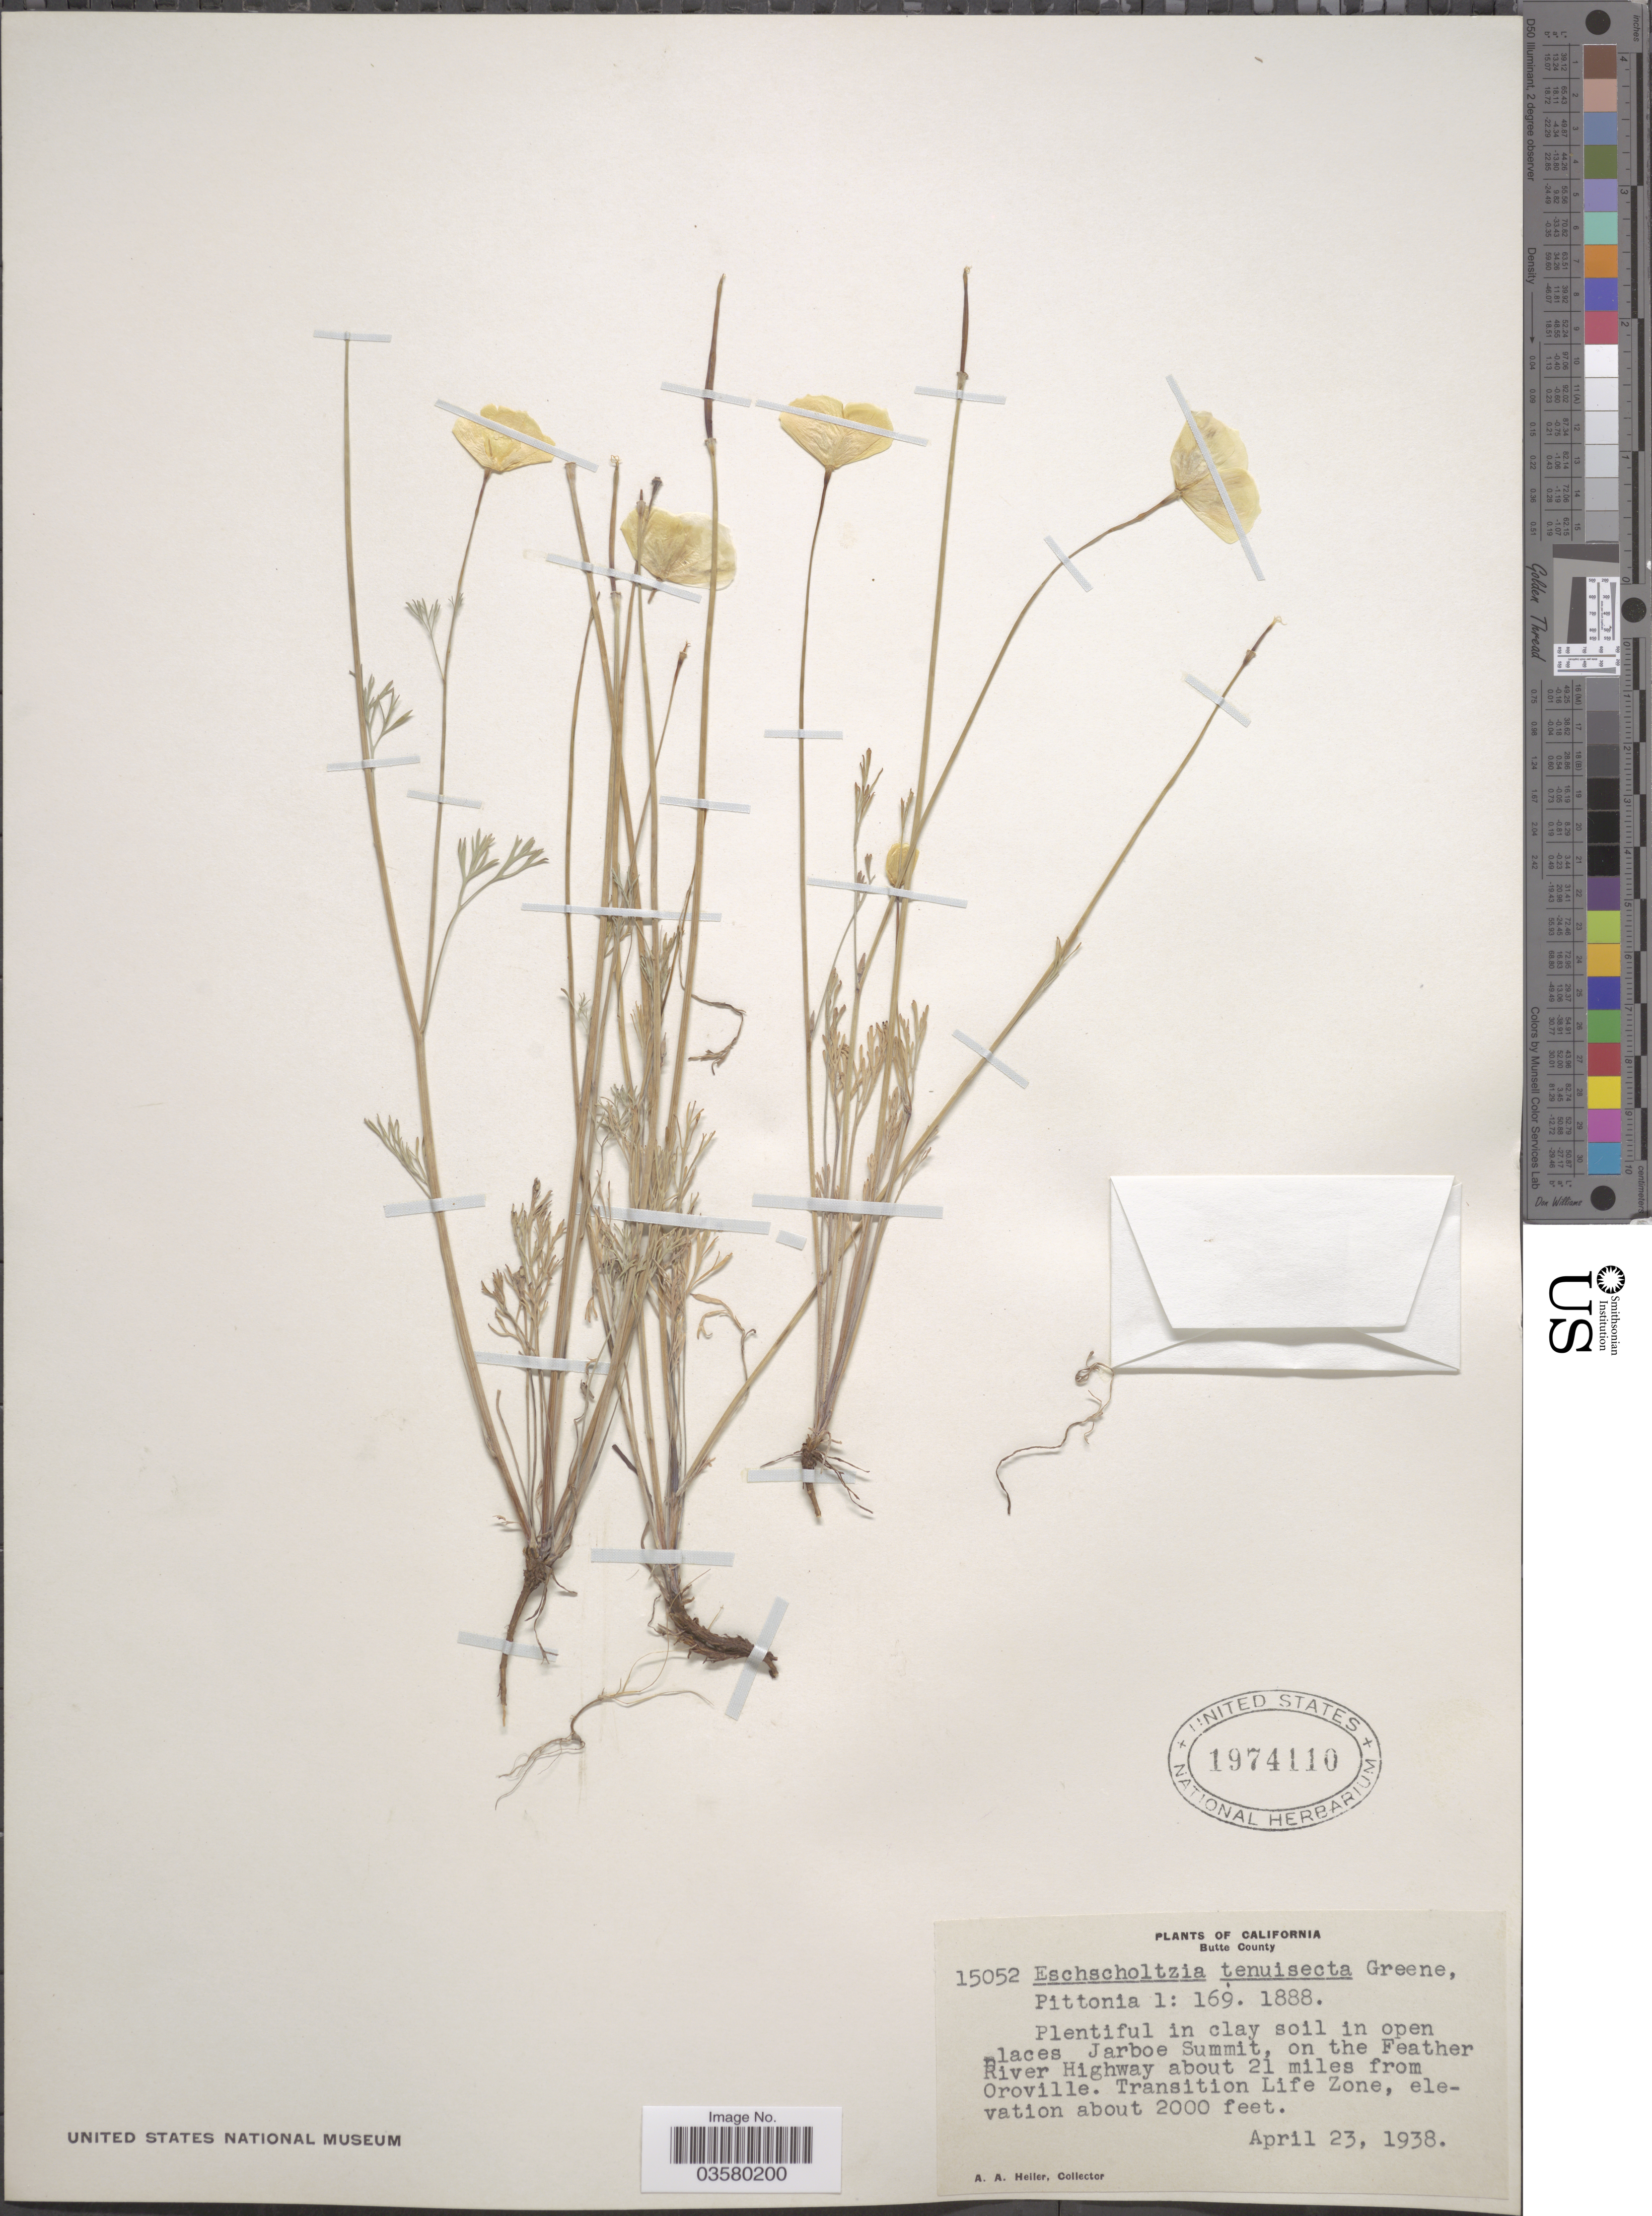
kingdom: Plantae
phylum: Tracheophyta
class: Magnoliopsida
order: Ranunculales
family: Papaveraceae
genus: Eschscholzia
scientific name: Eschscholzia caespitosa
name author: Benth.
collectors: A. A. Heller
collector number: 15052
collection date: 1938-04-23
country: United States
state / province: California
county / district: Butte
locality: Butte County. In open places Jarboe Summit, on the Feather River Highway about 21 miles from Oroville. Transition Life Zone.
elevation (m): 610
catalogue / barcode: US 1974110